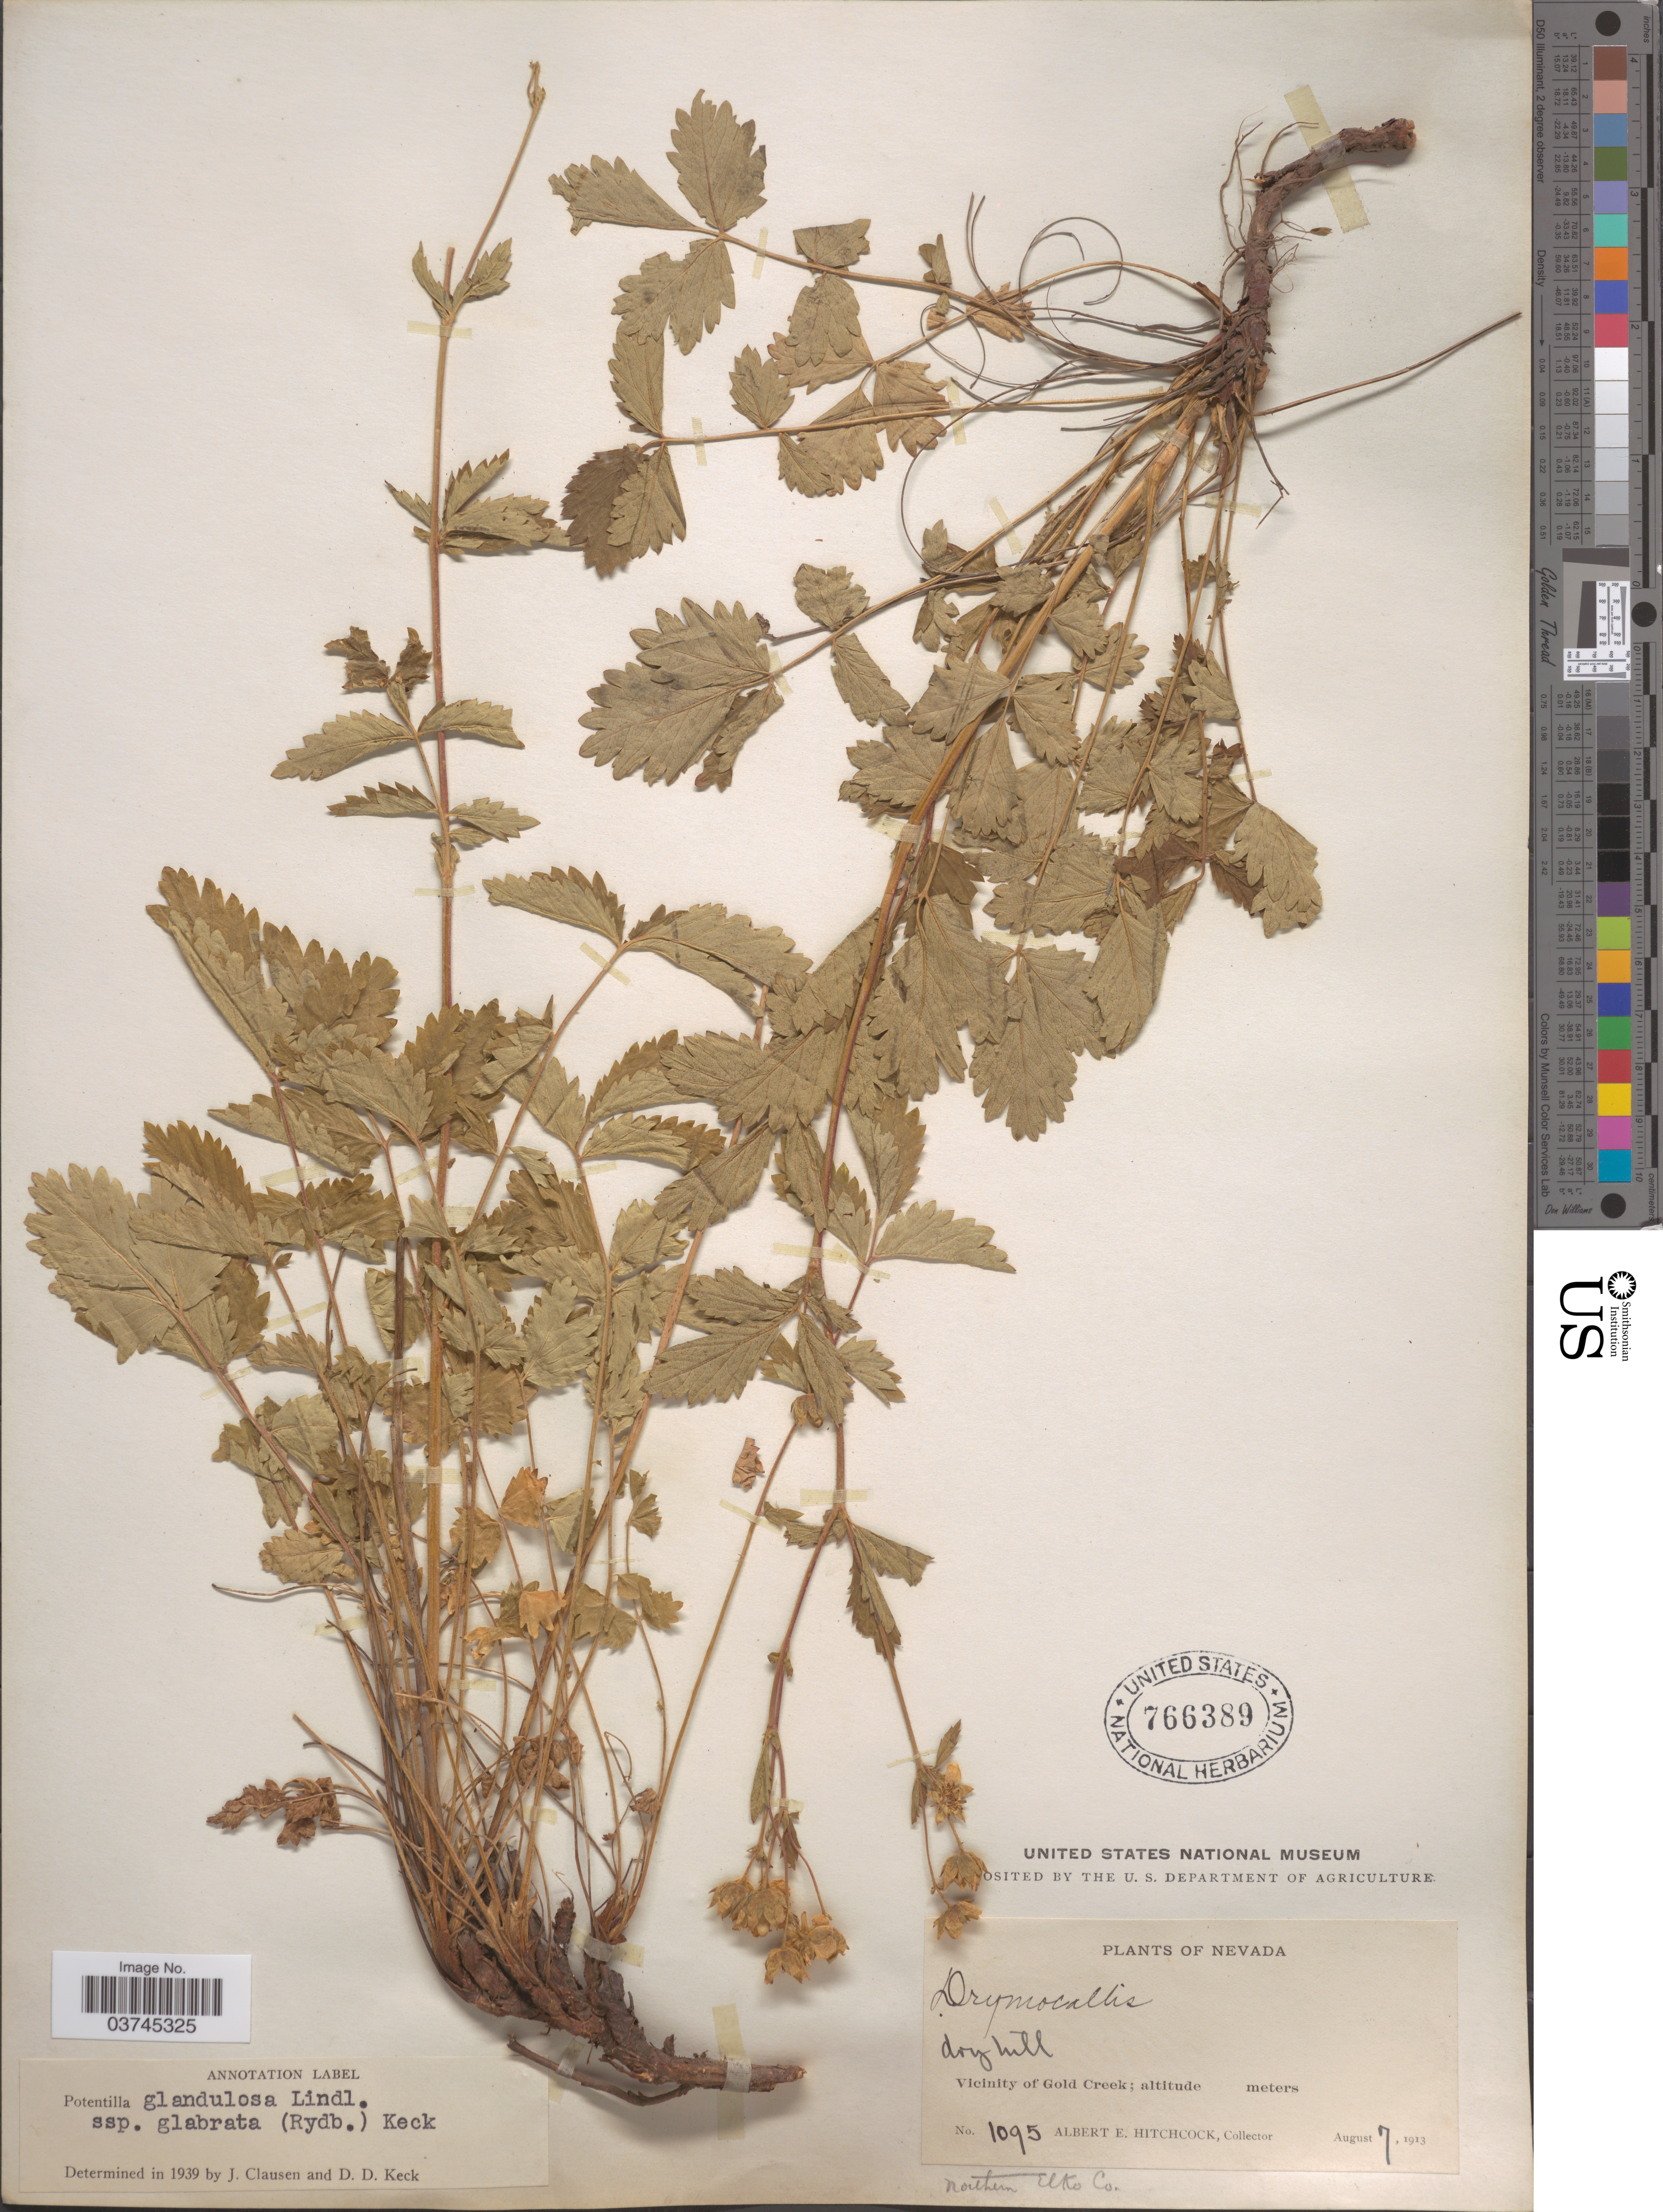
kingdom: Plantae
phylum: Tracheophyta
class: Magnoliopsida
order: Rosales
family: Rosaceae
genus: Drymocallis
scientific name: Drymocallis glabrata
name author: Rydb.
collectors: A. Hitchcock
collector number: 1095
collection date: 1913-08-07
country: United States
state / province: Nevada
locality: Vicinity of Gold Creek. Northern Elko Co.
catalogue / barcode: US 766389